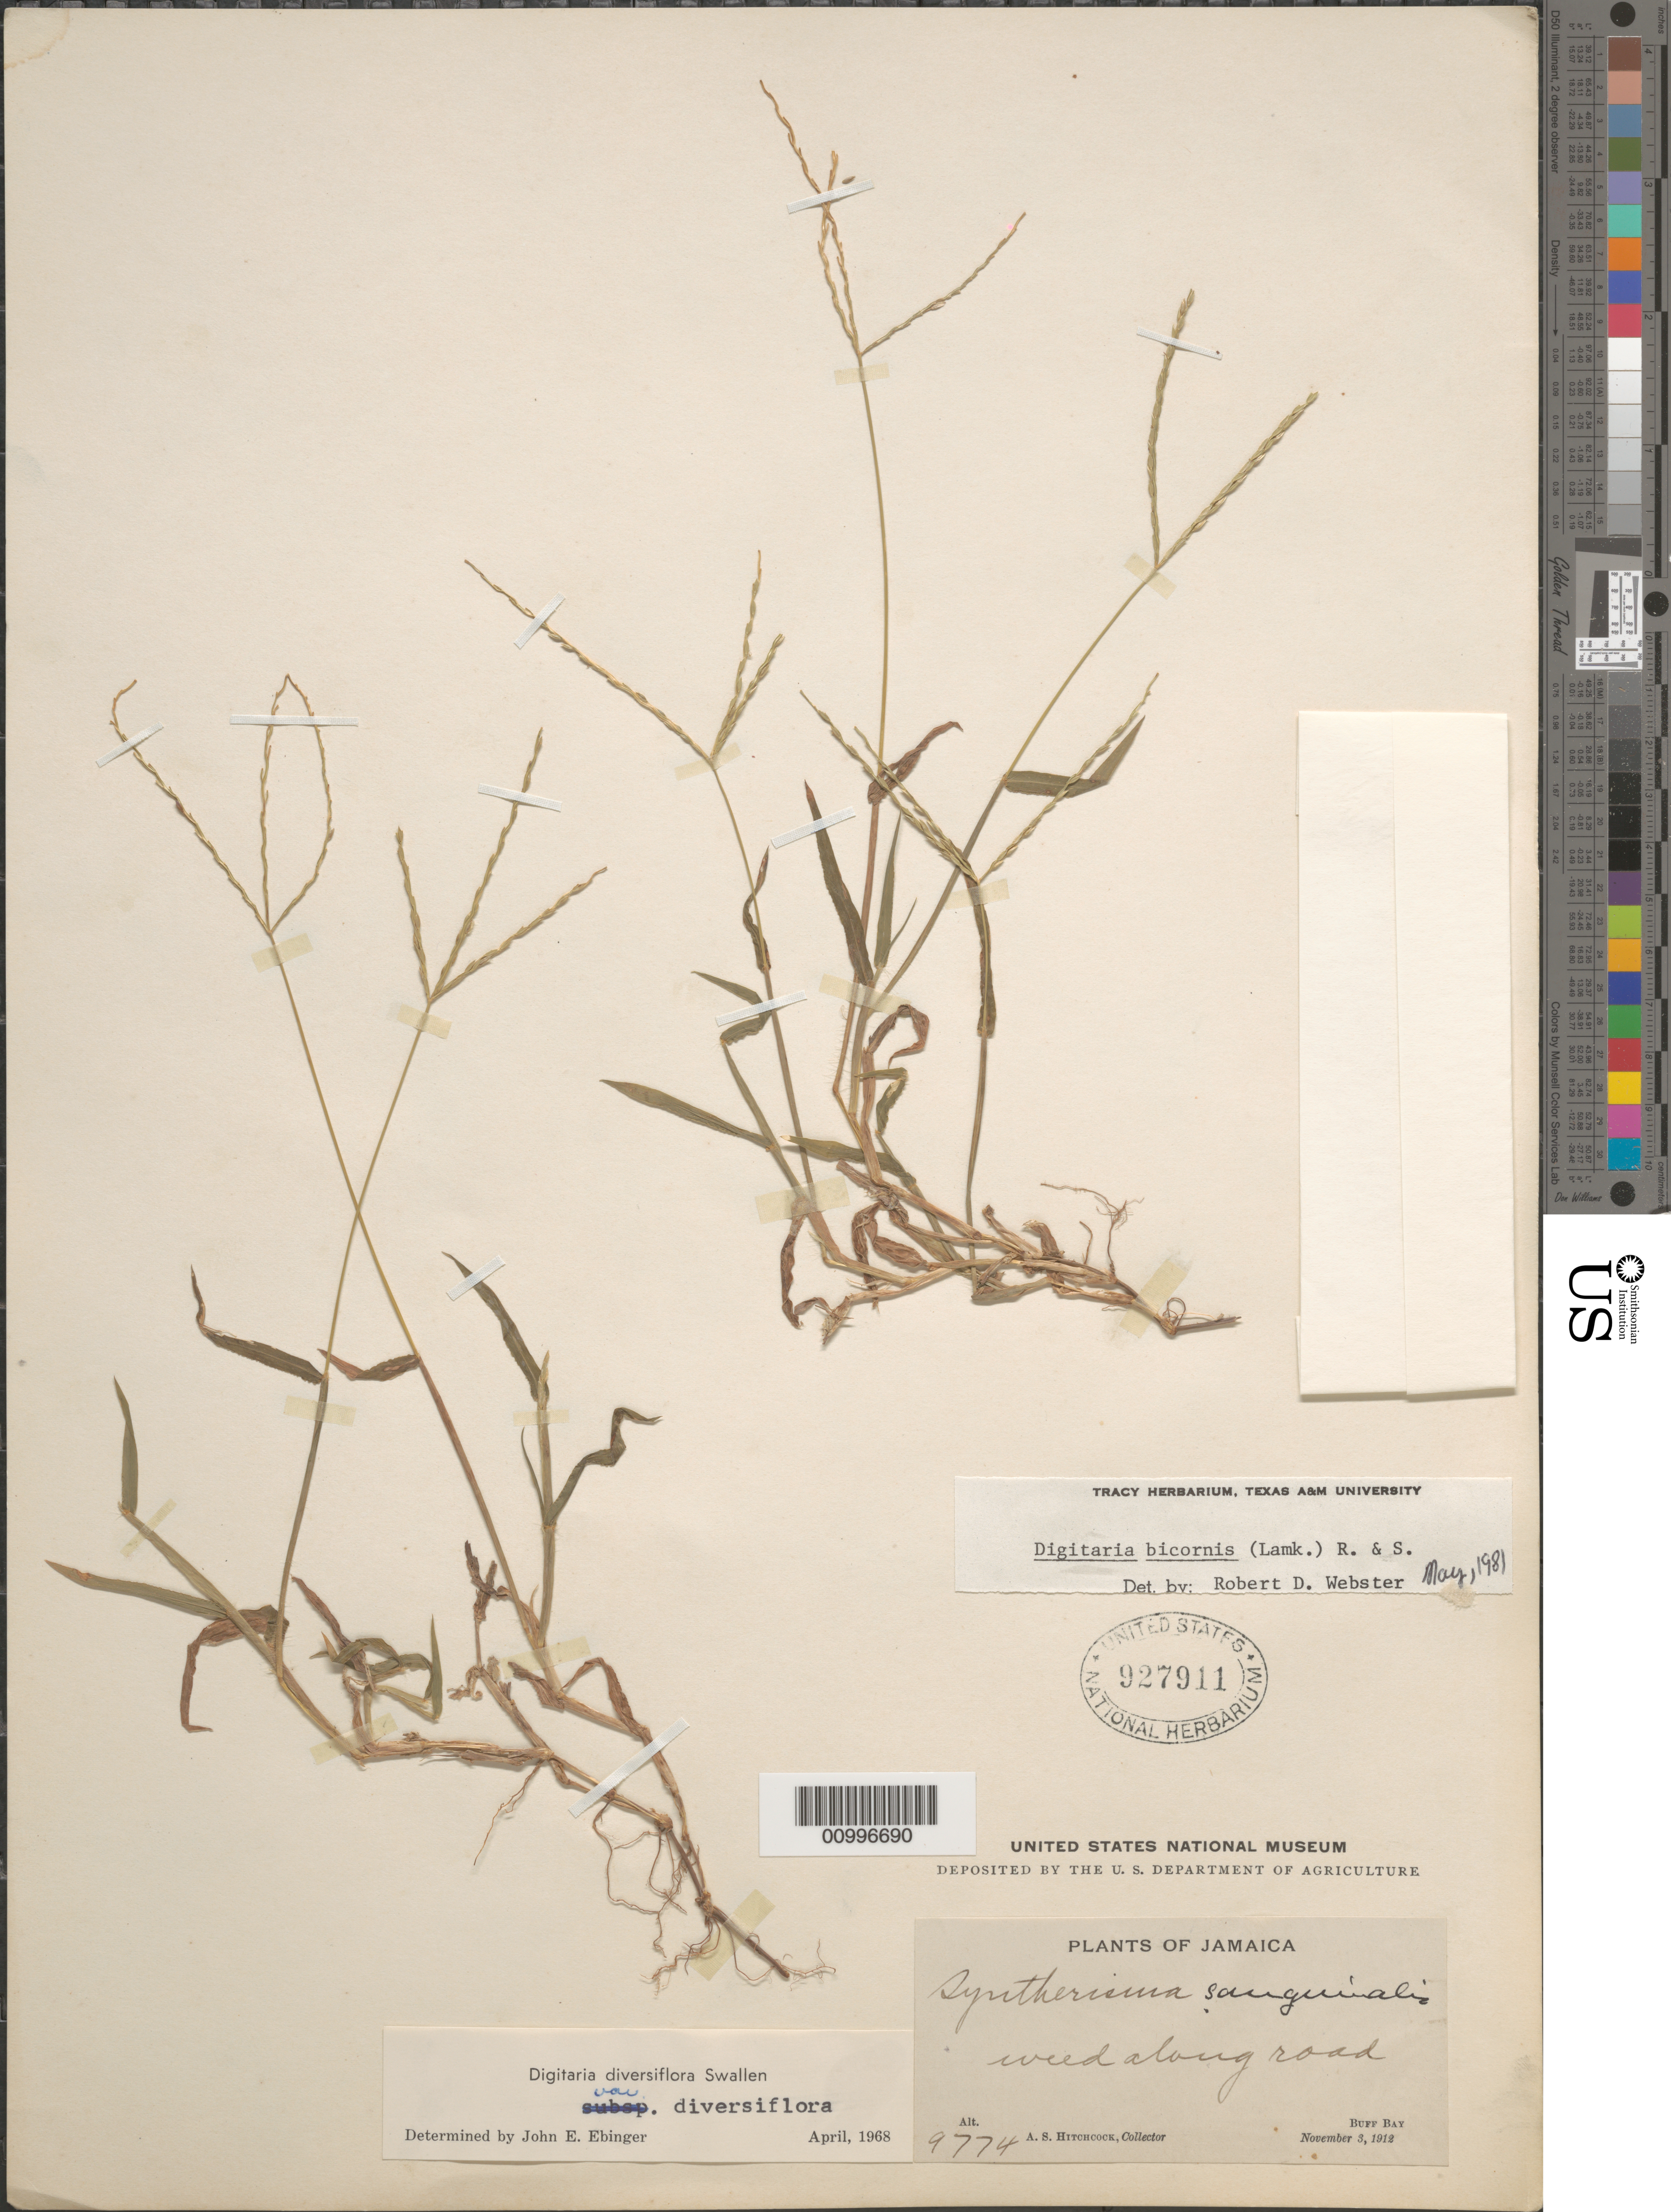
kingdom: Plantae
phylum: Tracheophyta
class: Liliopsida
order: Poales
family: Poaceae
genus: Digitaria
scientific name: Digitaria bicornis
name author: (Lam.) Roem. & Schult.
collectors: A. S. Hitchcock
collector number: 9774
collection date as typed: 03 Nov 1912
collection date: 1912-11-03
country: Jamaica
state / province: Portland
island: Jamaica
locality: Buff Bay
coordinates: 0 N, 0 E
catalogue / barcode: US 927911